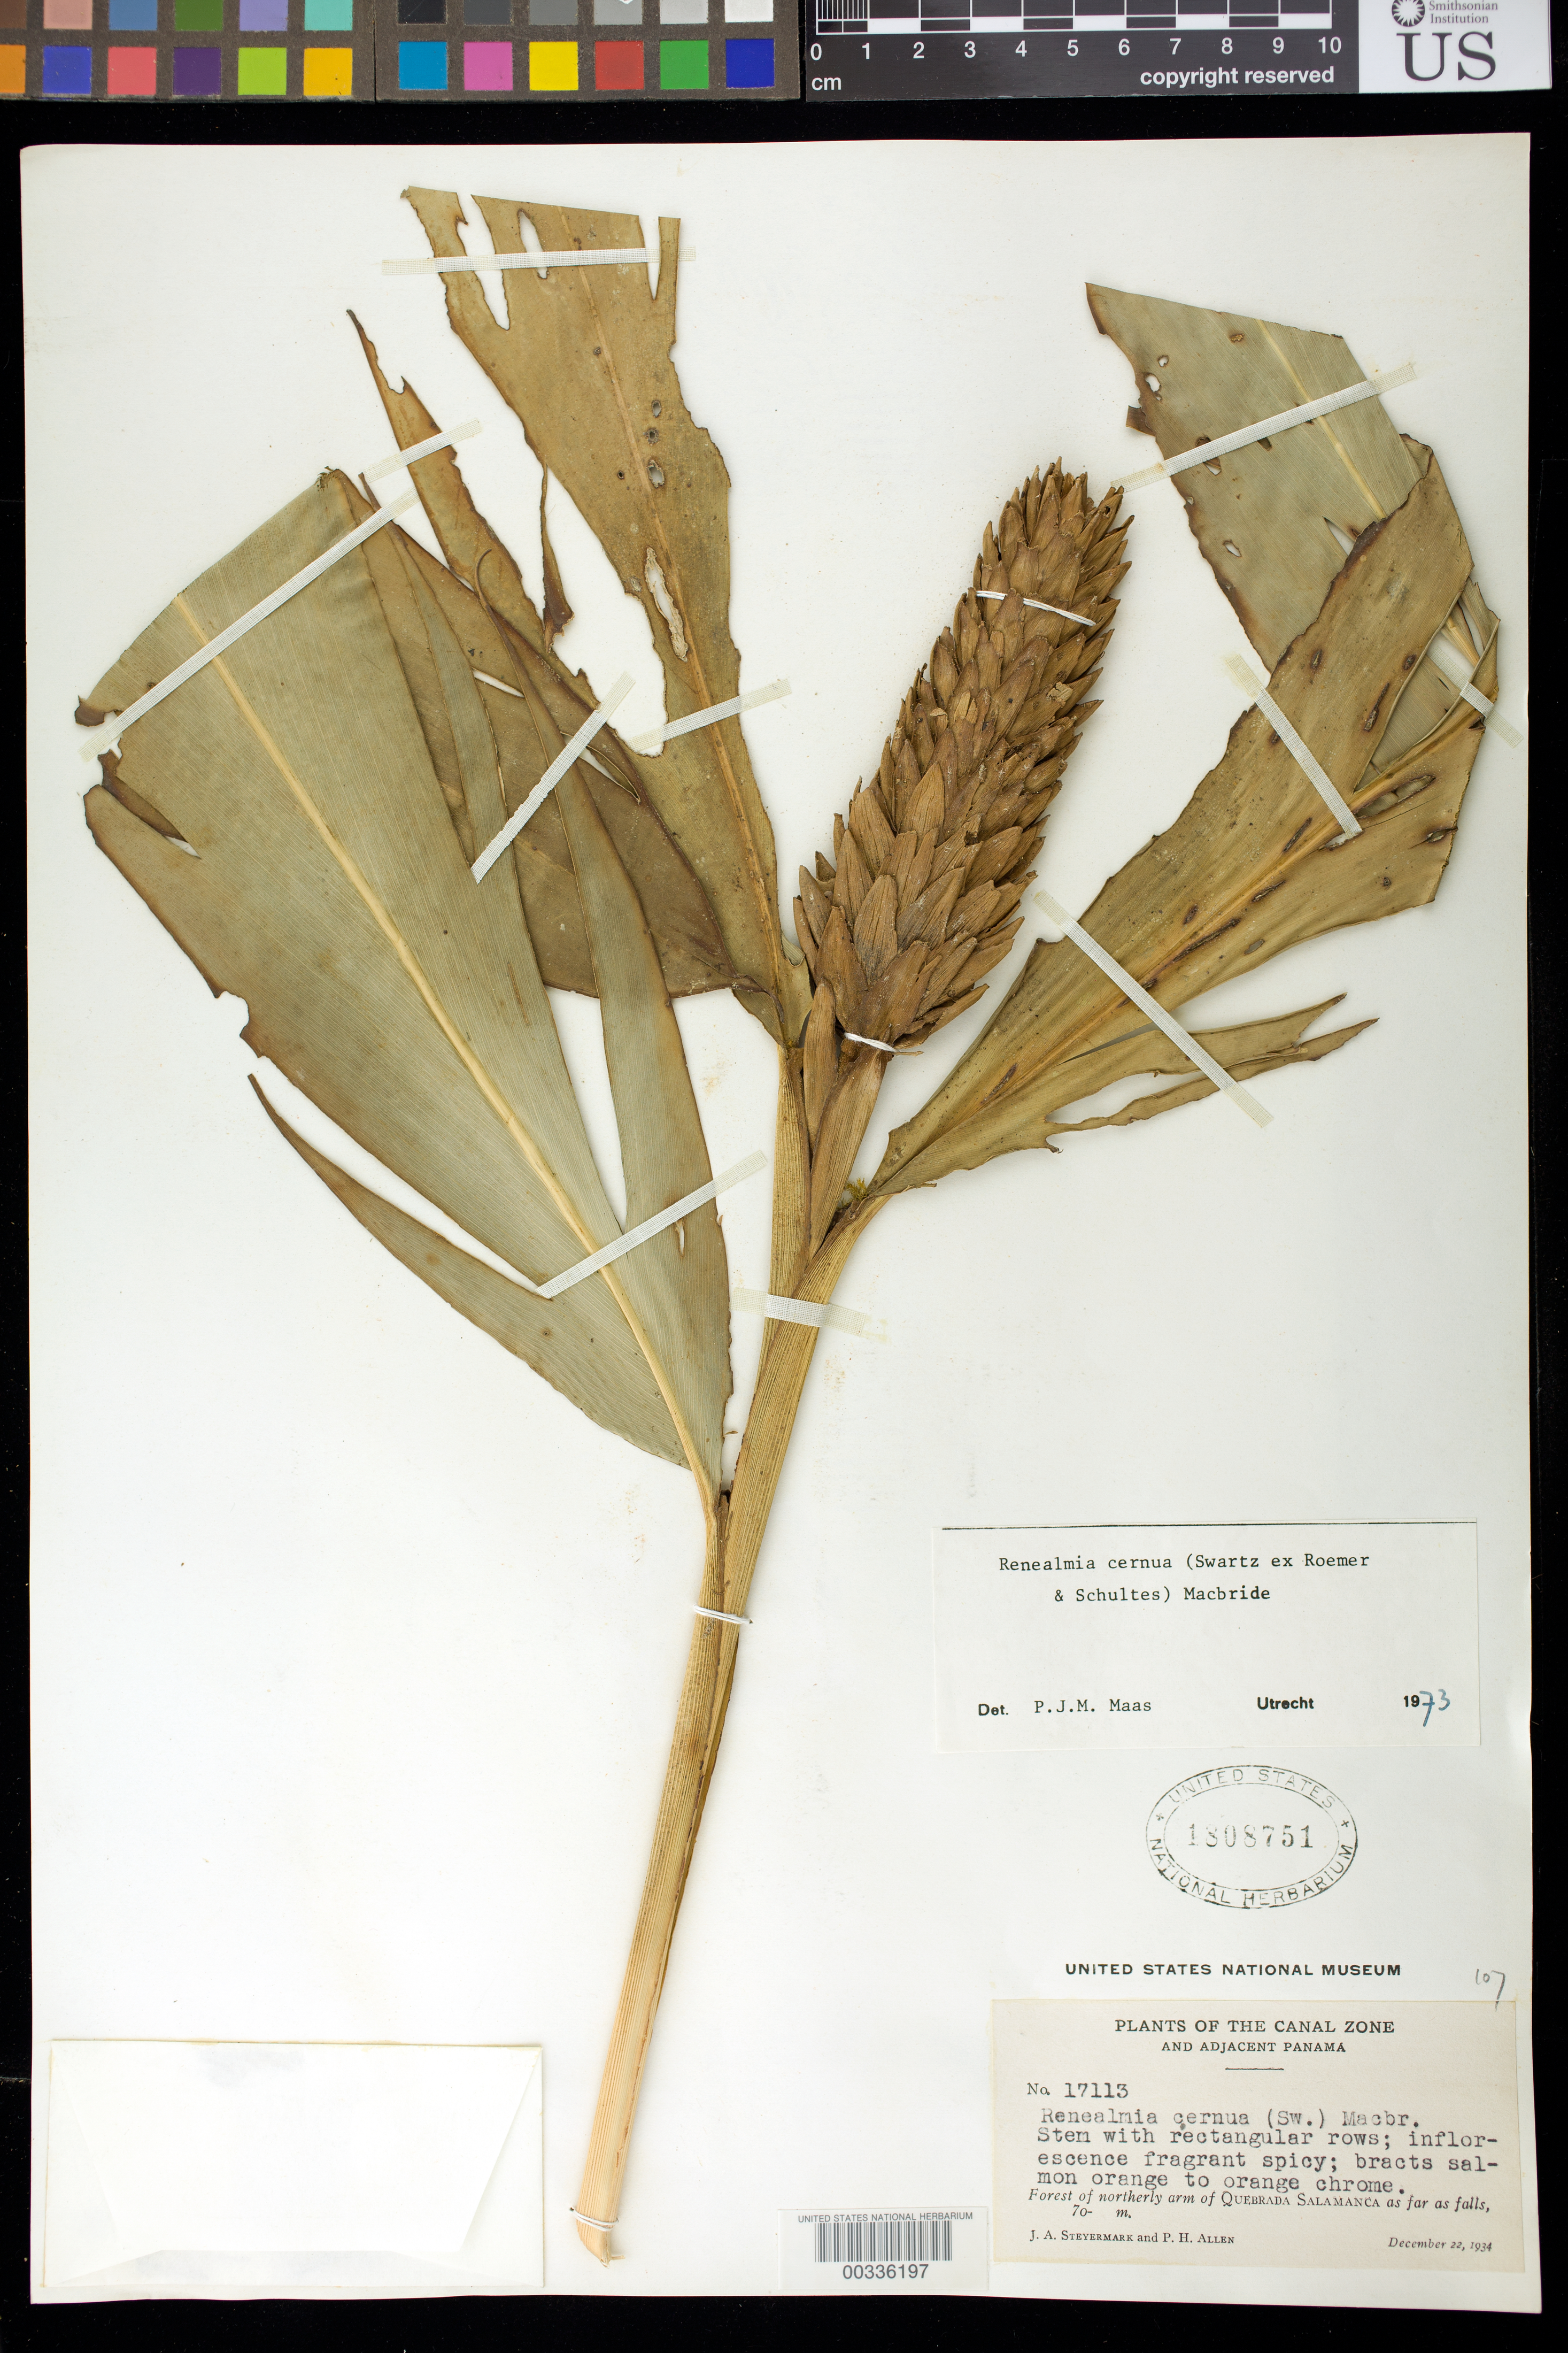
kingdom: Plantae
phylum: Tracheophyta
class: Liliopsida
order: Zingiberales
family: Zingiberaceae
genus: Renealmia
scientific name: Renealmia cernua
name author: (Sw. ex Roem. & Schult.) J.F. Macbr.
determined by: Maas, Paul J. M.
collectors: J. Steyermark & P. H. Allen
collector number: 17113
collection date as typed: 22 Dec 1934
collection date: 1934-12-22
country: Panama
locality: Forest of Nerly Arm of Quebrada Salamanca as far as falls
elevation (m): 70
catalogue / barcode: US 1808751